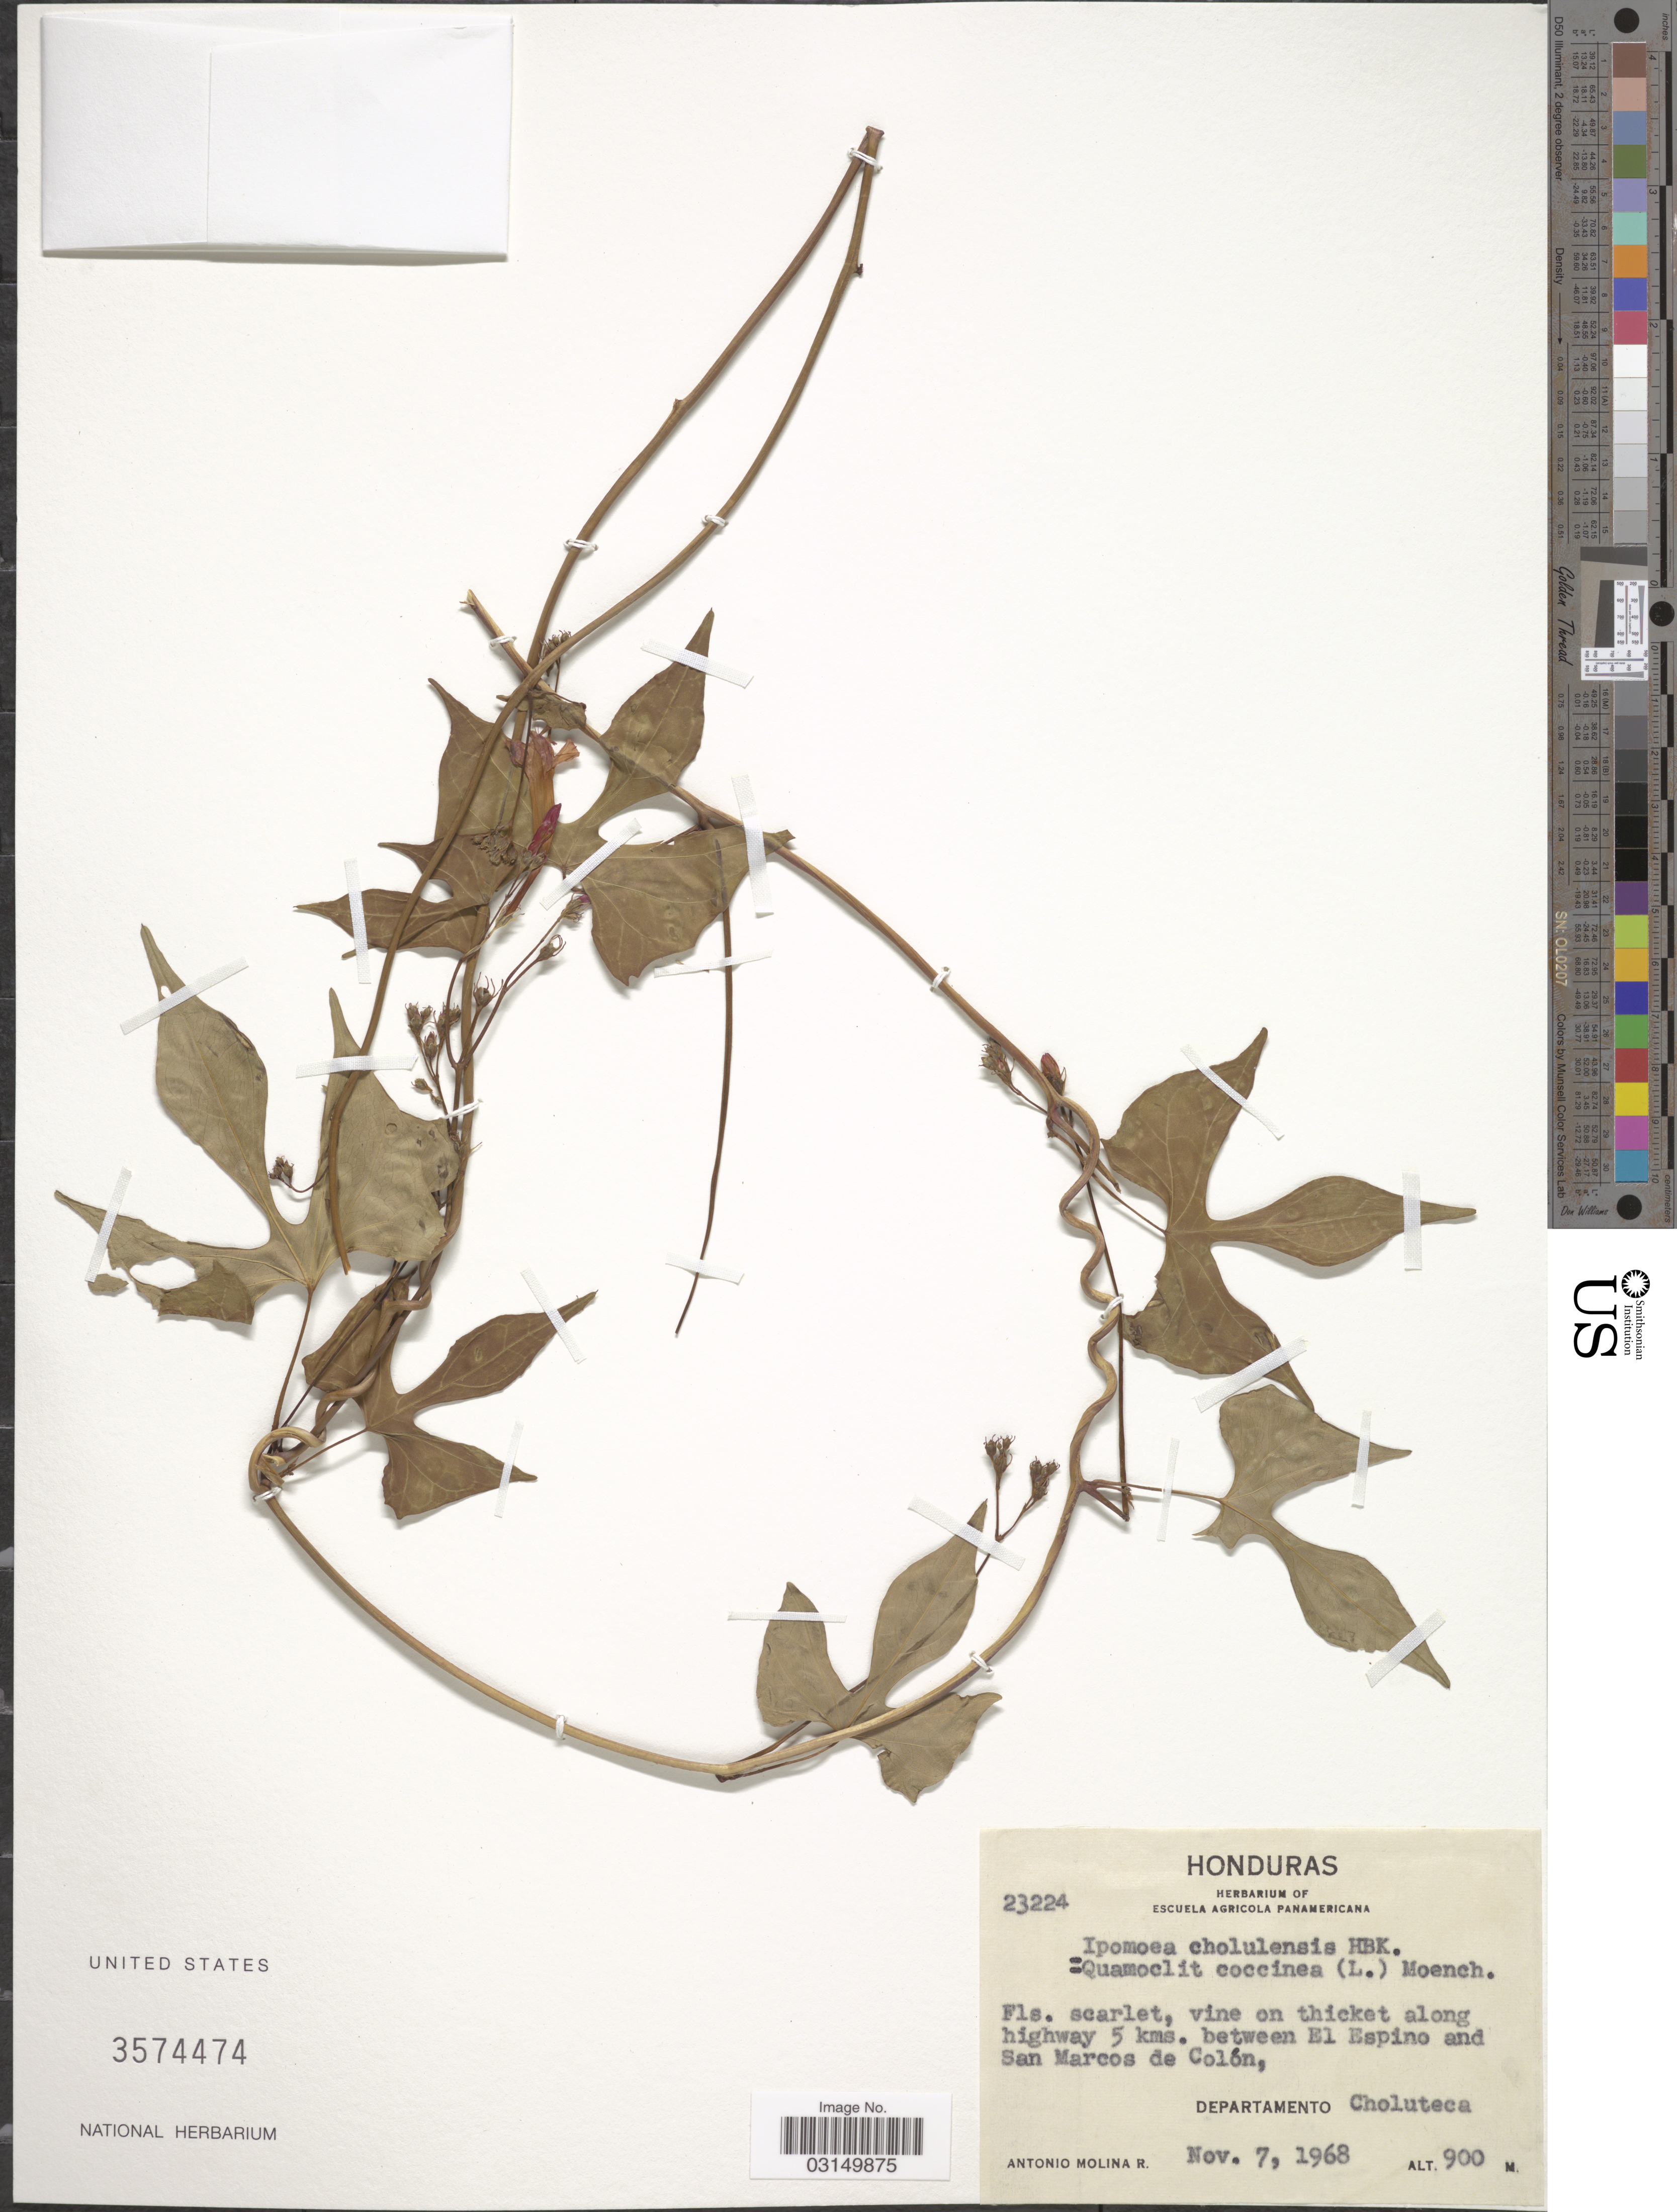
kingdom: Plantae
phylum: Tracheophyta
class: Magnoliopsida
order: Solanales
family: Convolvulaceae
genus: Ipomoea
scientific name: Ipomoea cholulensis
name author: Kunth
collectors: A. Molina R.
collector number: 23224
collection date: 1968-11-07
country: Honduras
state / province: Choluteca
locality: Vine on thicket along highway 5 kms. between El Espino and San Marcos de Colón, Departamento Choluteca.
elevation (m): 900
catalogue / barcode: US 3574474